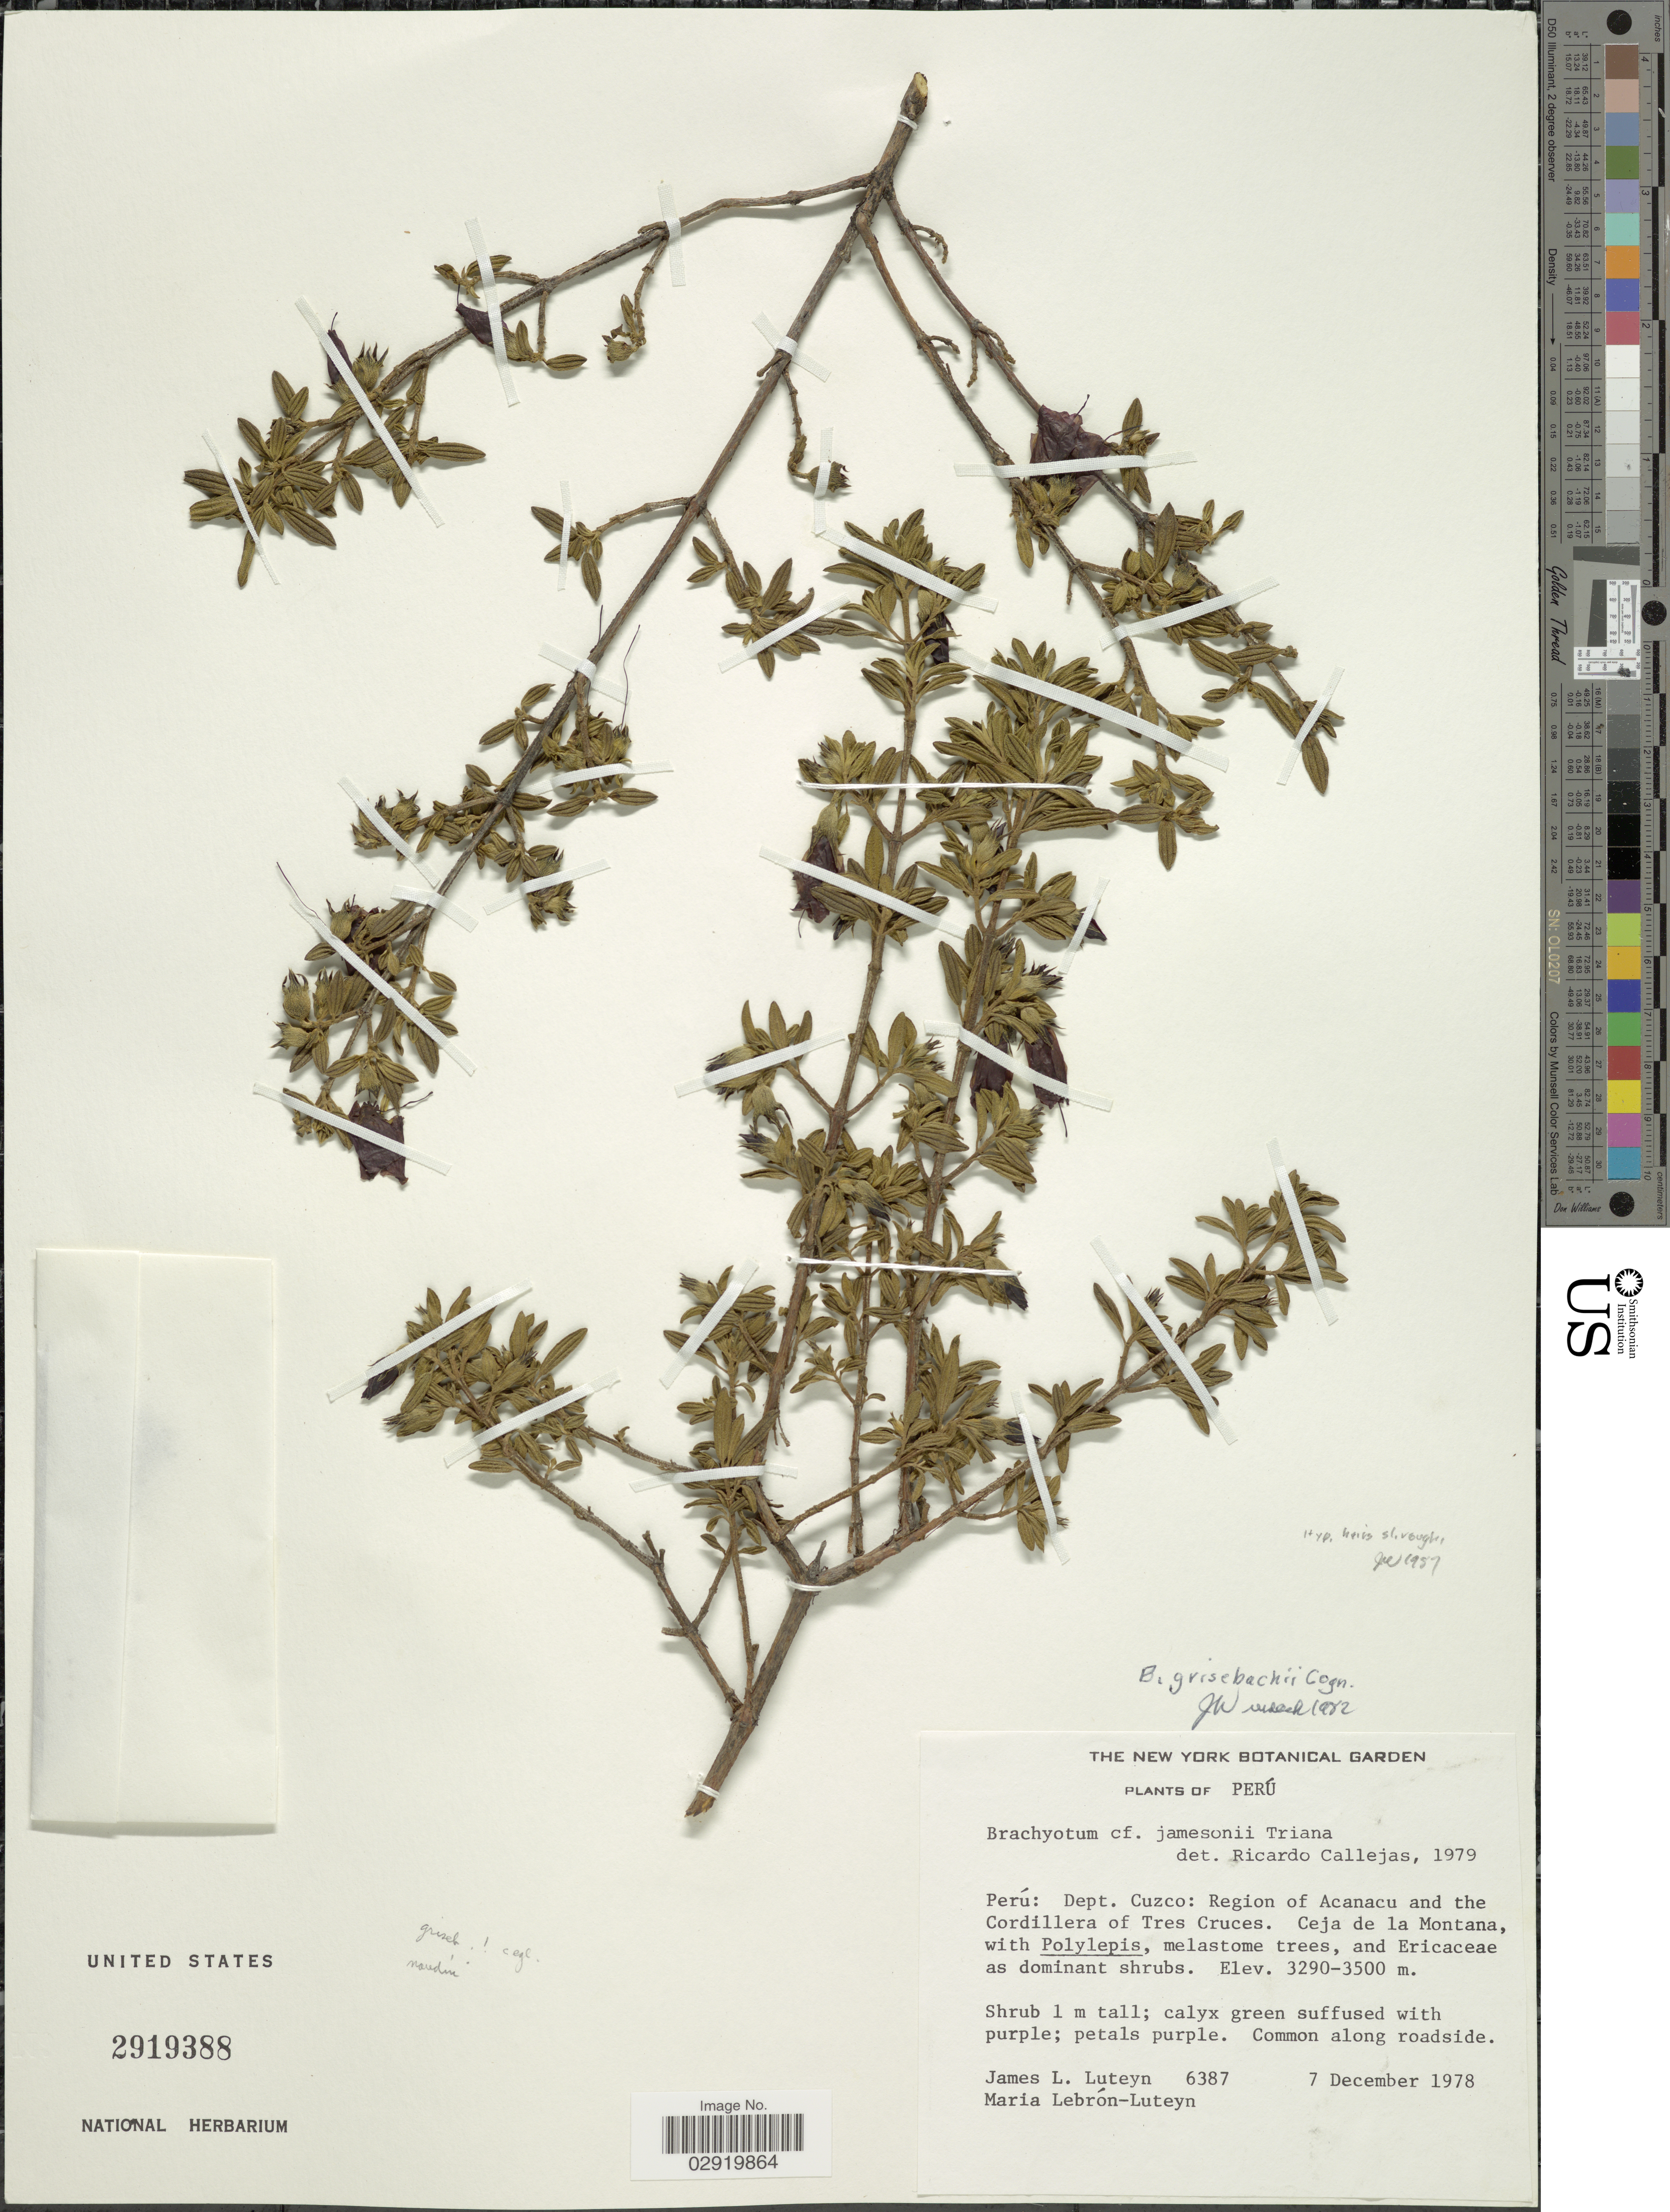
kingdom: Plantae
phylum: Tracheophyta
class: Magnoliopsida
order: Myrtales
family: Melastomataceae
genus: Brachyotum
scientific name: Brachyotum grisebachii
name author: Cogn.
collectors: J. Luteyn & M. L. Lebrón-Luteyn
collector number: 6387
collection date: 1978-12-07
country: Peru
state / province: Cusco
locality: Dept. Cuzco: Region of Acanacu and the Cordillera of Tres Cruces. Ceja de la Montana.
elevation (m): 3290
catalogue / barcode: US 2919388